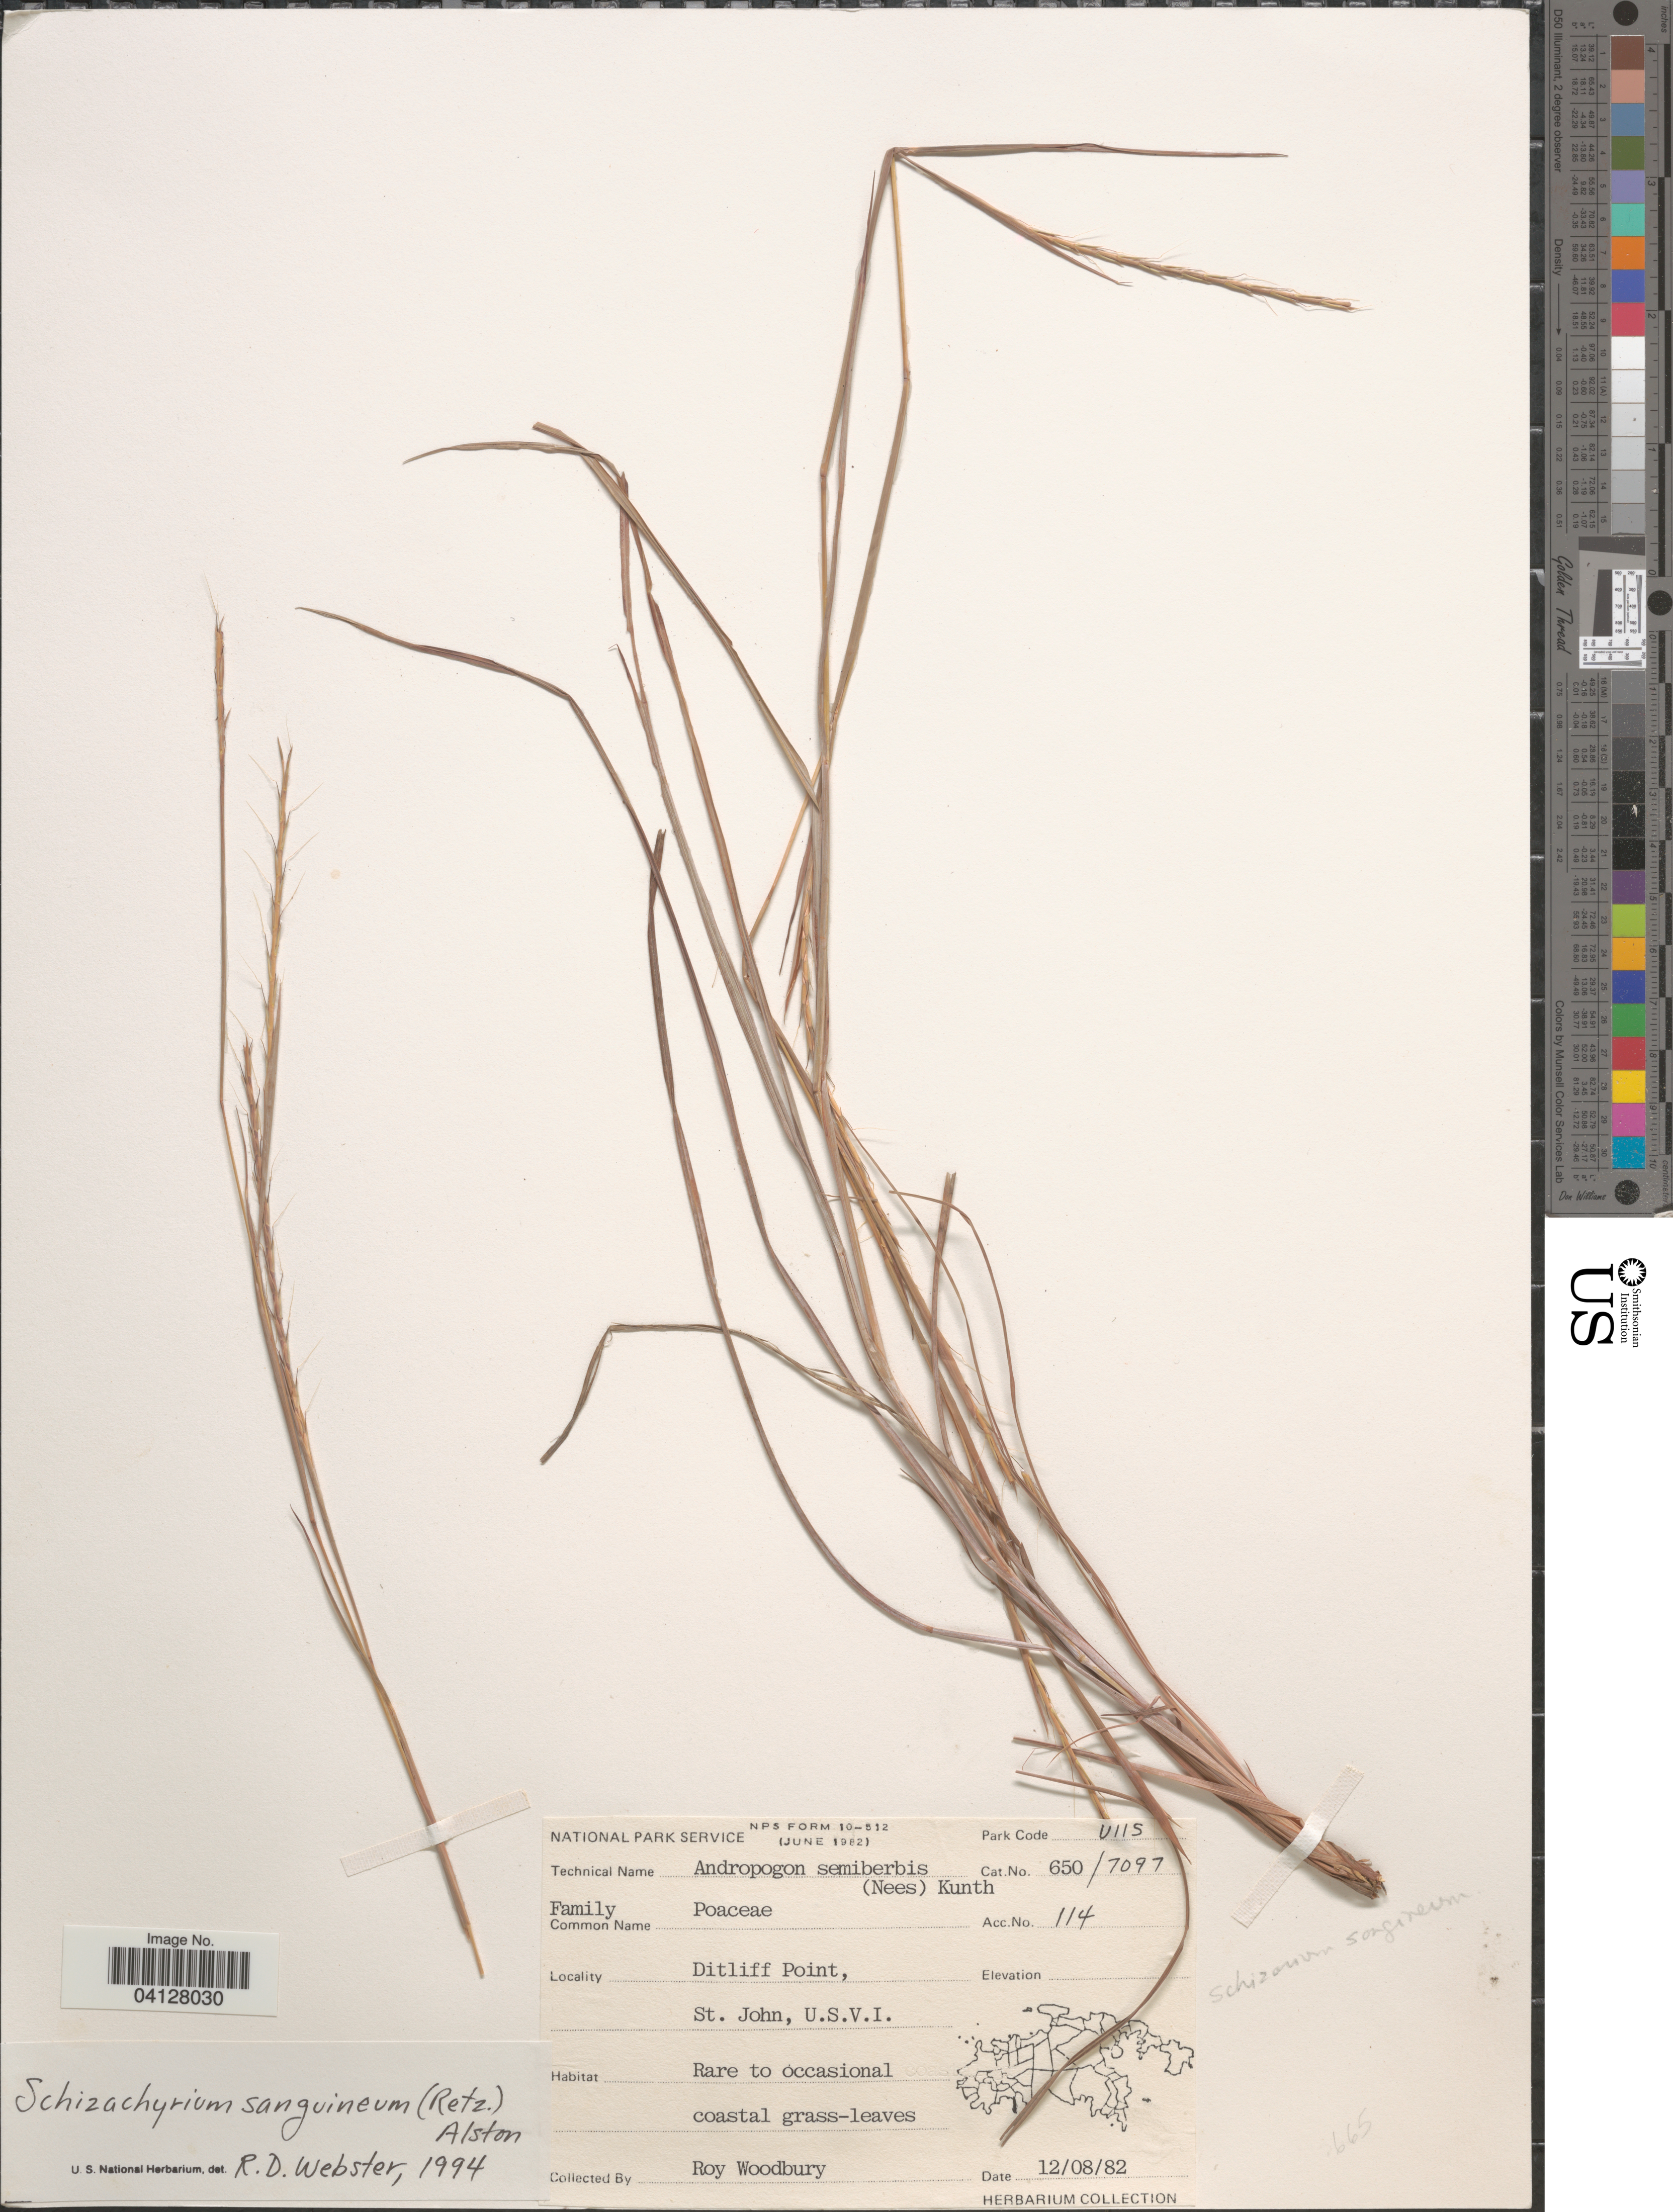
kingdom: Plantae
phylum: Tracheophyta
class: Liliopsida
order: Poales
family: Poaceae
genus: Schizachyrium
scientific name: Schizachyrium sanguineum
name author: (Retz.) Alston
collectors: R. Woodbury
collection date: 1982-08-12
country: U.S. Virgin Islands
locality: Ditliff Point, St. John.